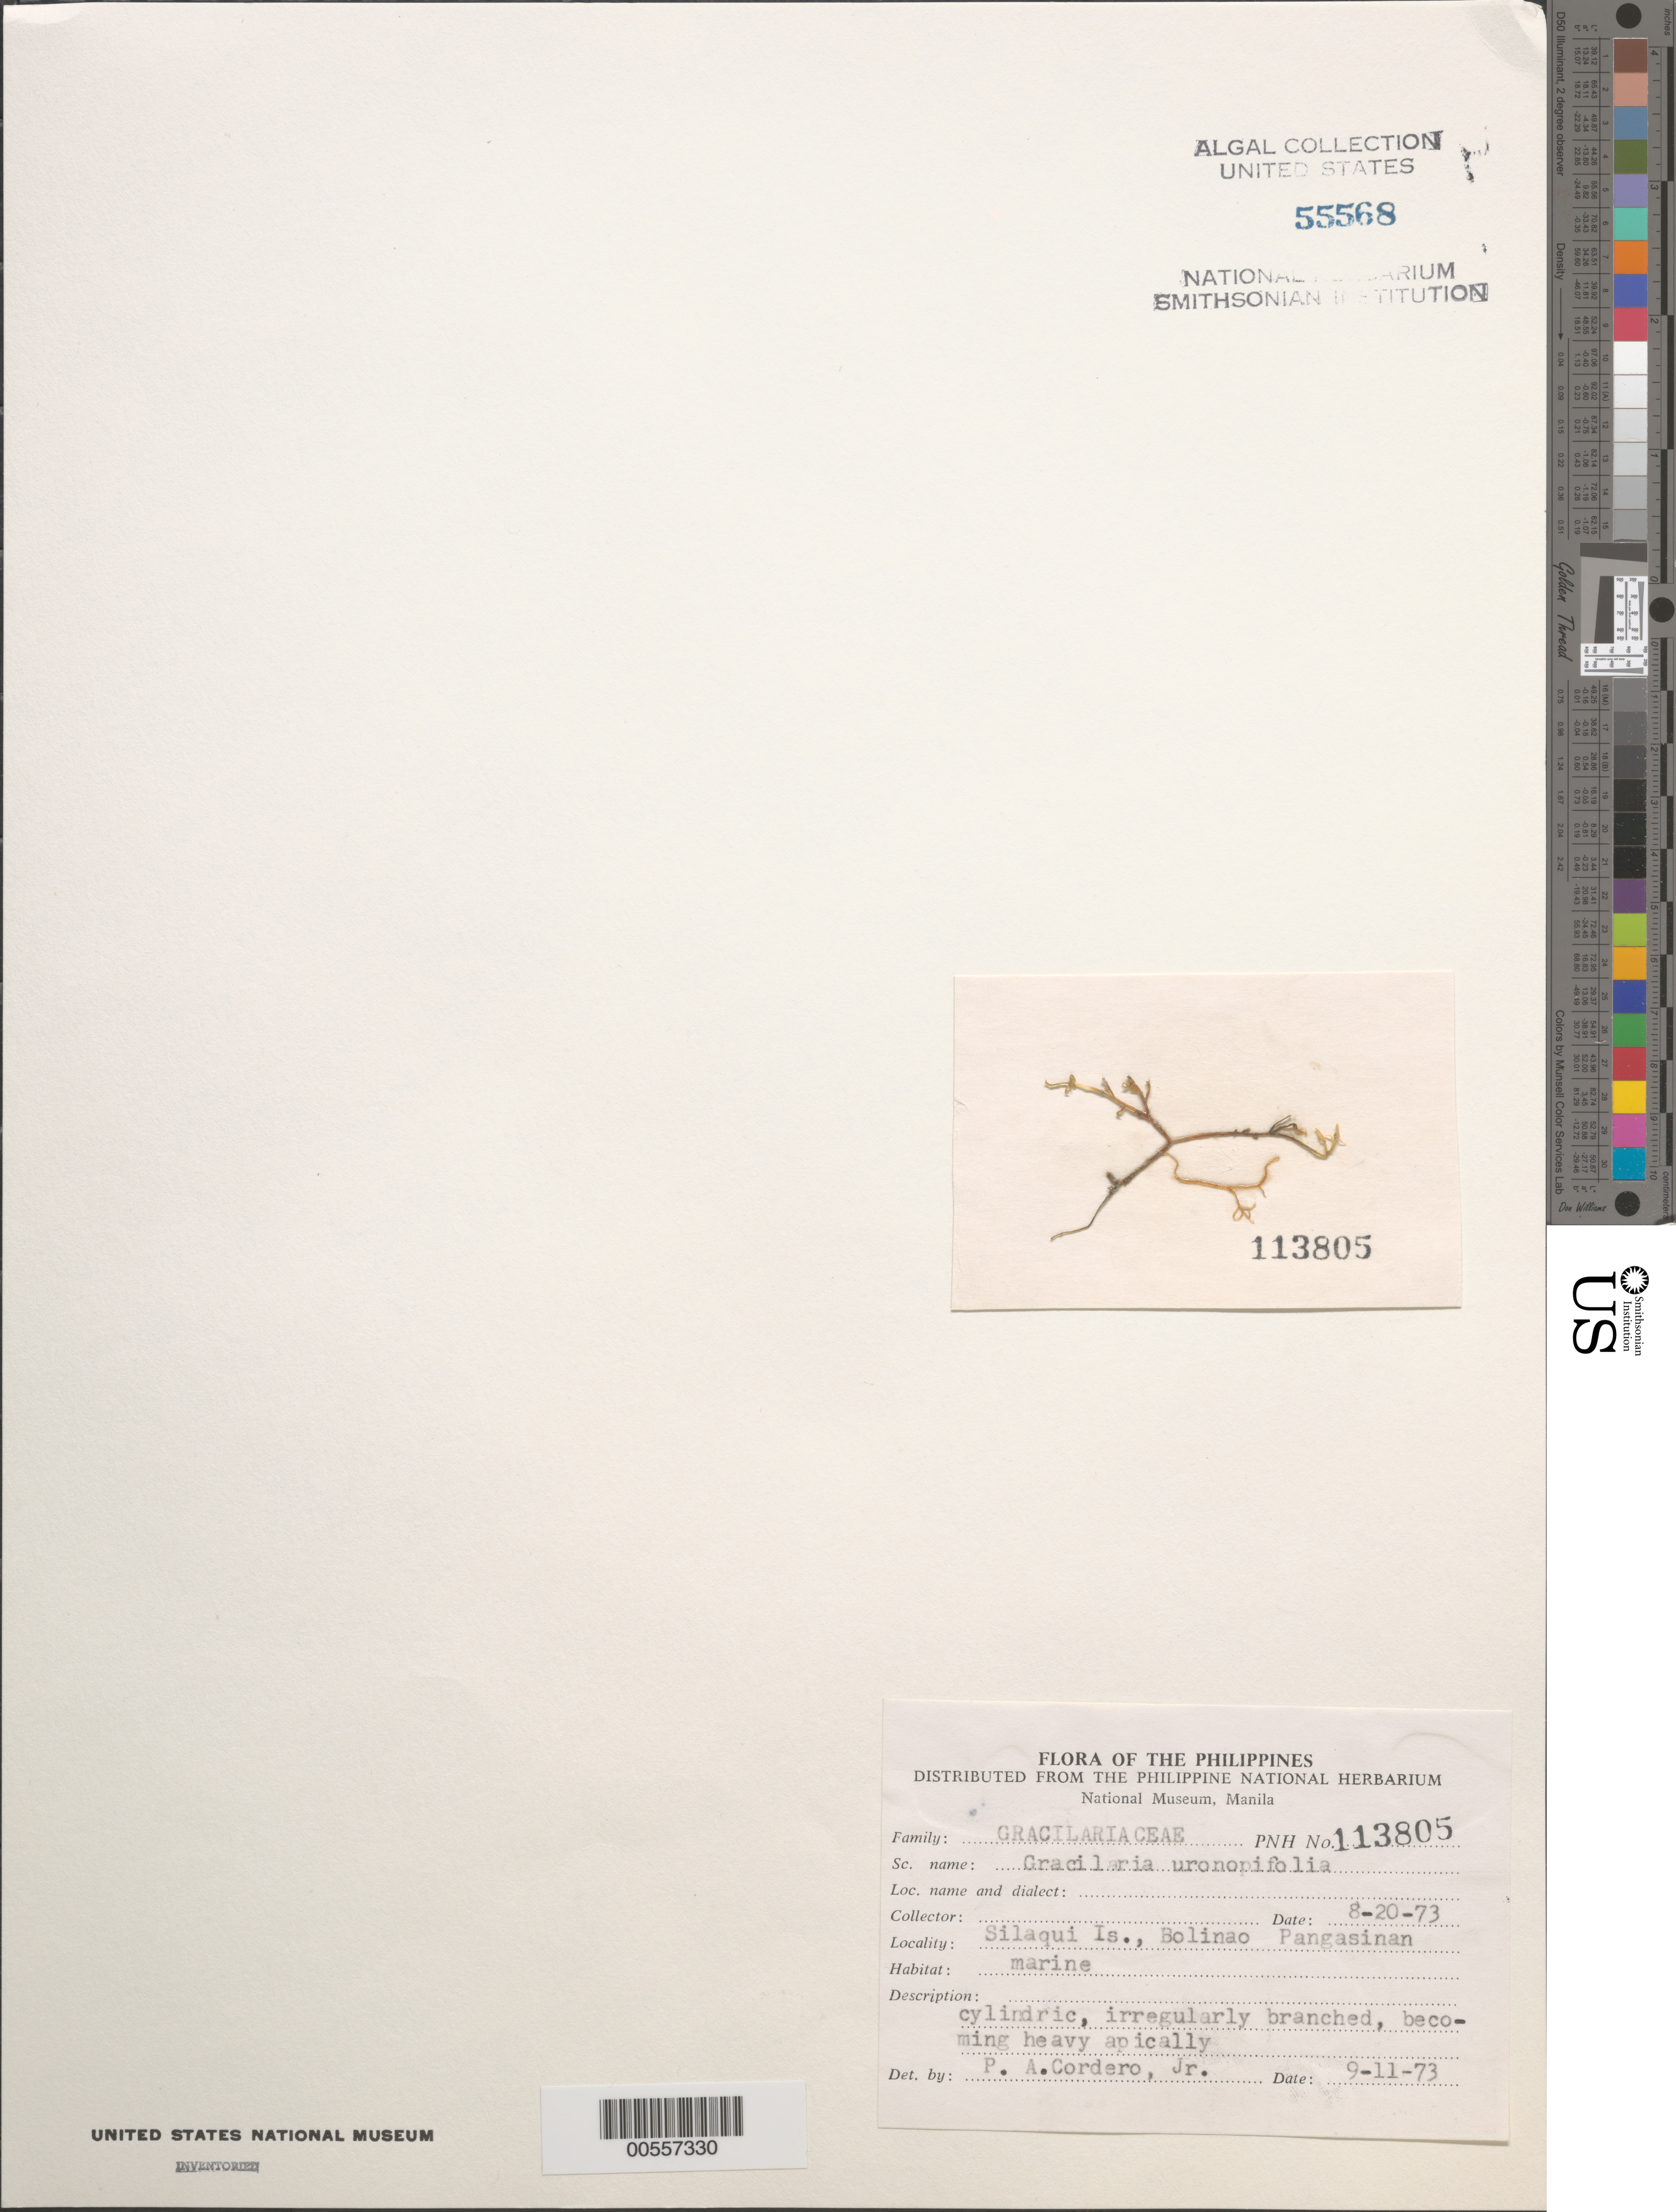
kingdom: Plantae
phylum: Rhodophyta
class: Florideophyceae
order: Gracilariales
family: Gracilariaceae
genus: Gracilaria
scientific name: Gracilaria uronopifolia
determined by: Cordero, P. A., Jr.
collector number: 113805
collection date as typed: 20 Aug 1973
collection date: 1973-08-20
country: Philippines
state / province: Ilocos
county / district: Pangasinan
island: Luzon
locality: Silaqui Island, Bolinao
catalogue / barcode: US 55568